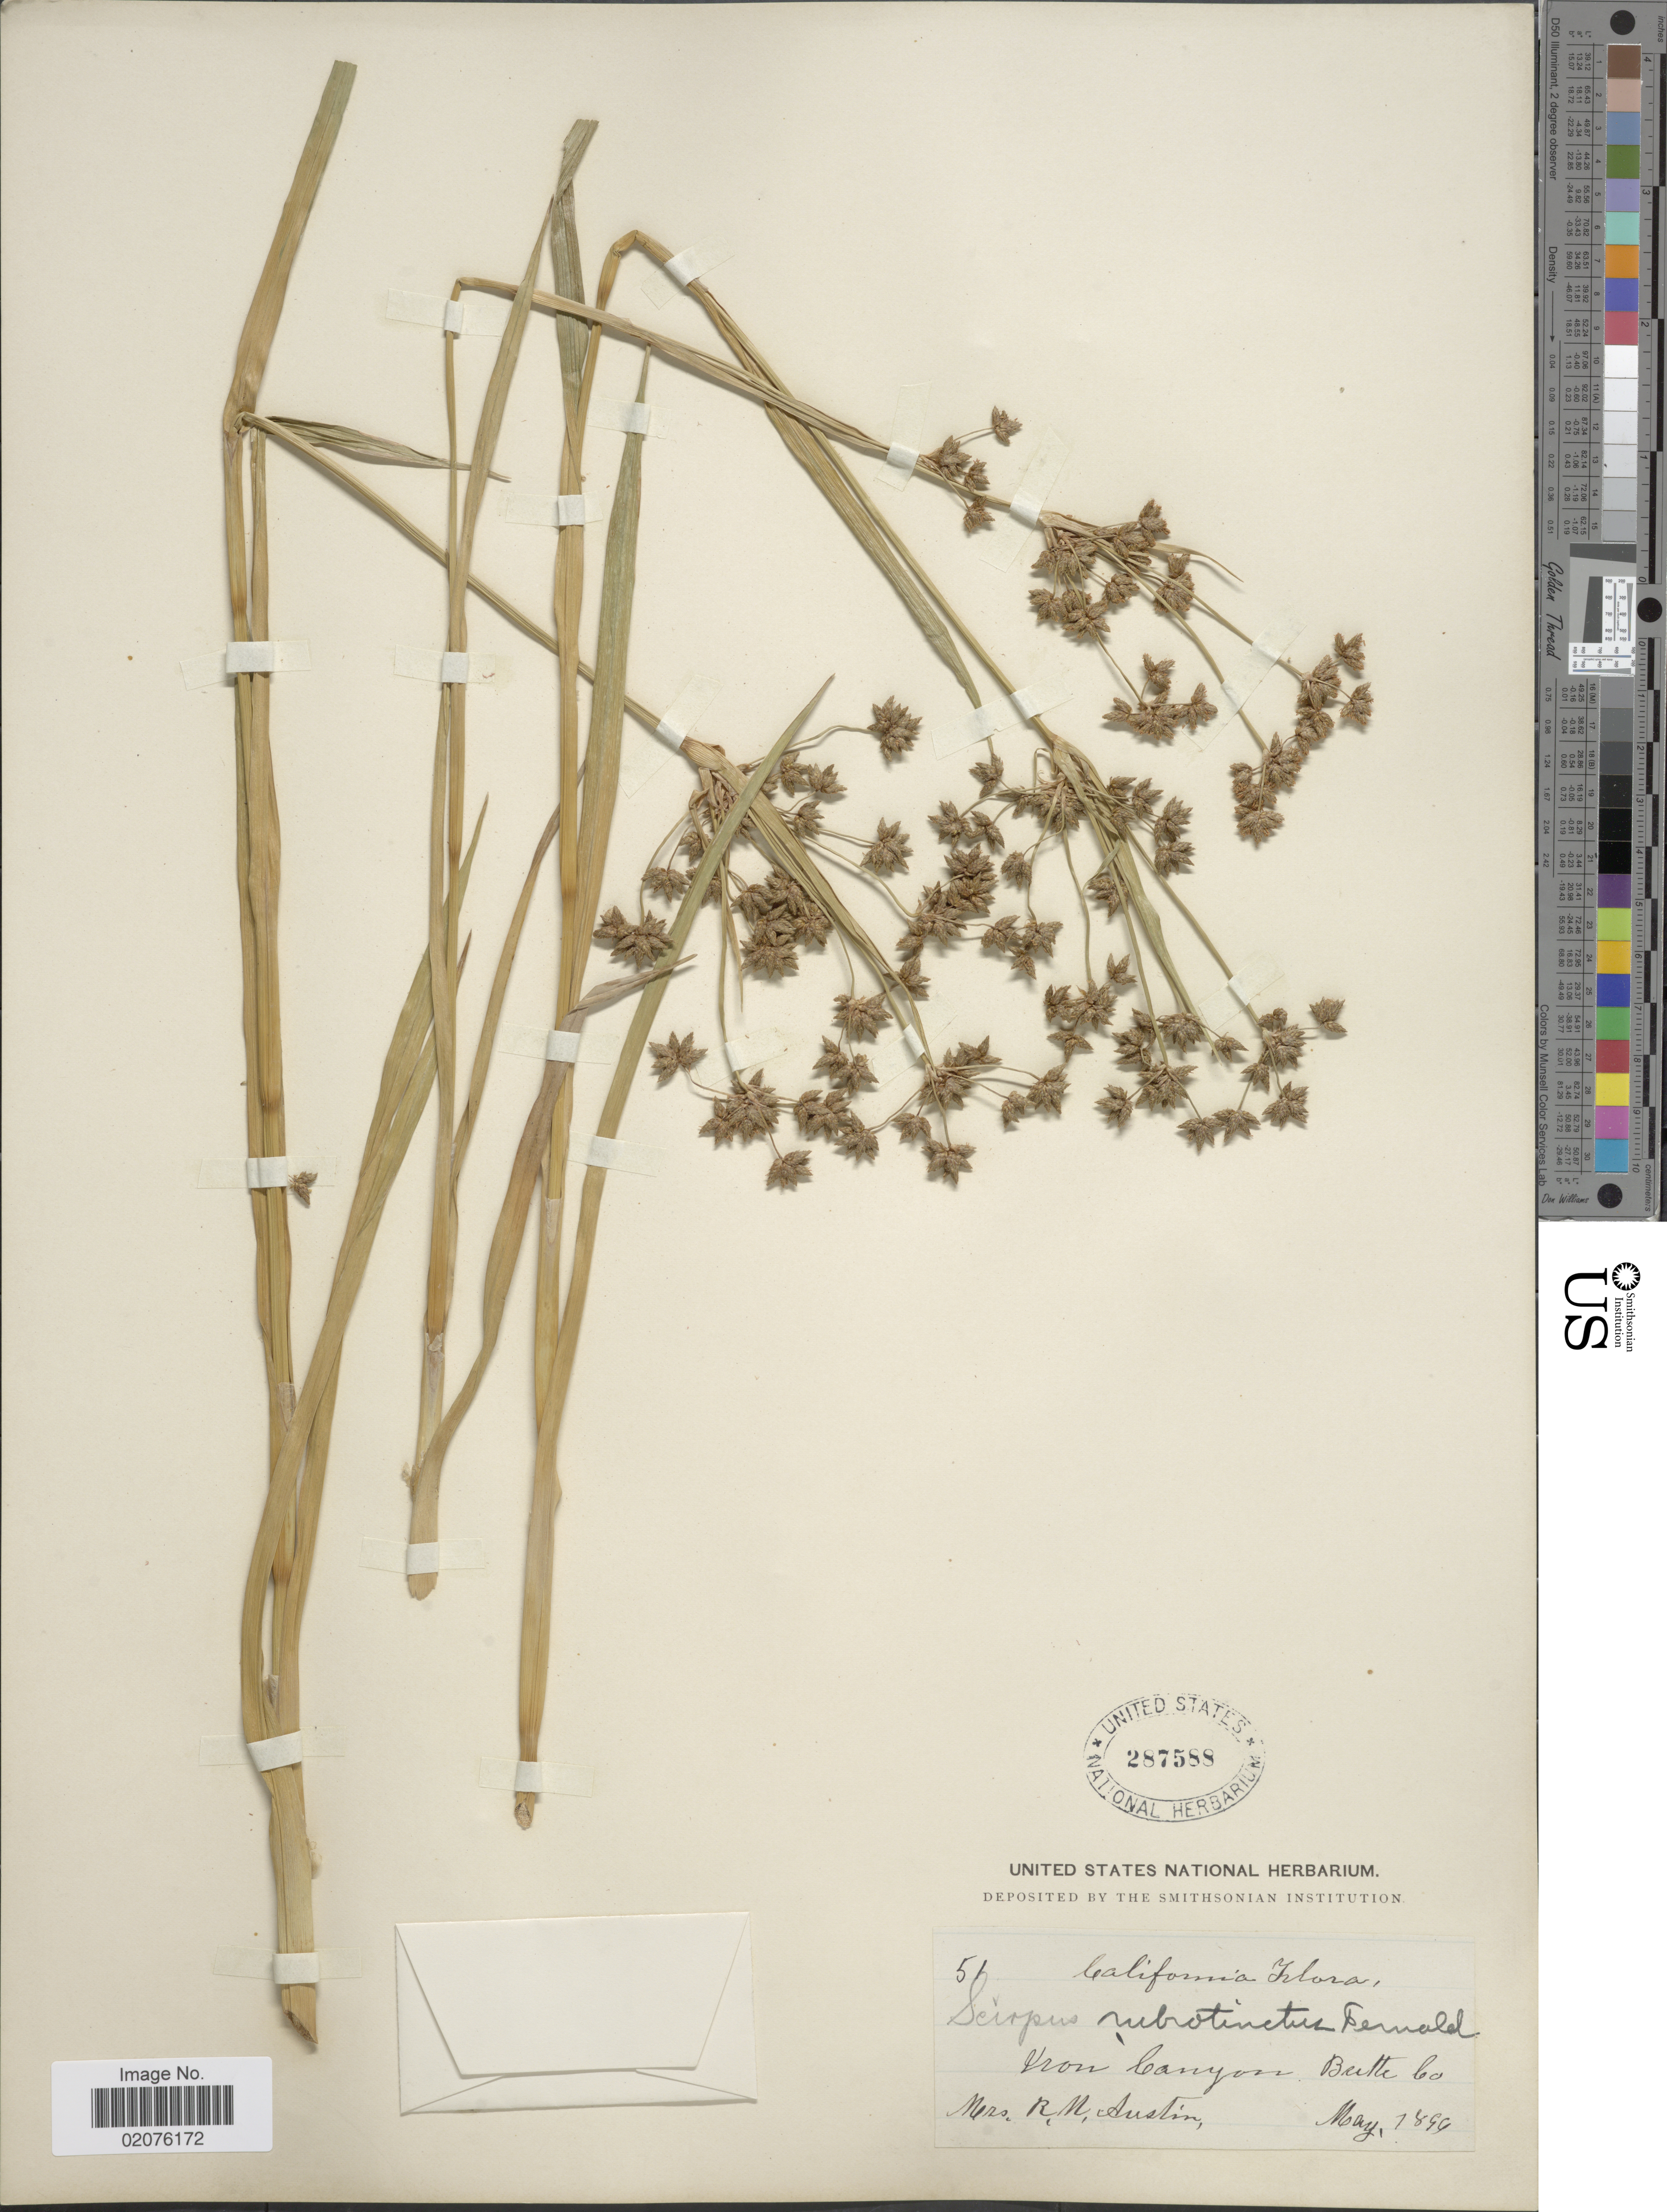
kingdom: Plantae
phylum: Tracheophyta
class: Liliopsida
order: Poales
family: Cyperaceae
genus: Scirpus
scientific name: Scirpus microcarpus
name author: J. Presl & C. Presl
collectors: R. Austin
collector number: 51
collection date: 1899-05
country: United States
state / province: California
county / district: Butte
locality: Iron Canyon Butte Co.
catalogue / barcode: US 287588